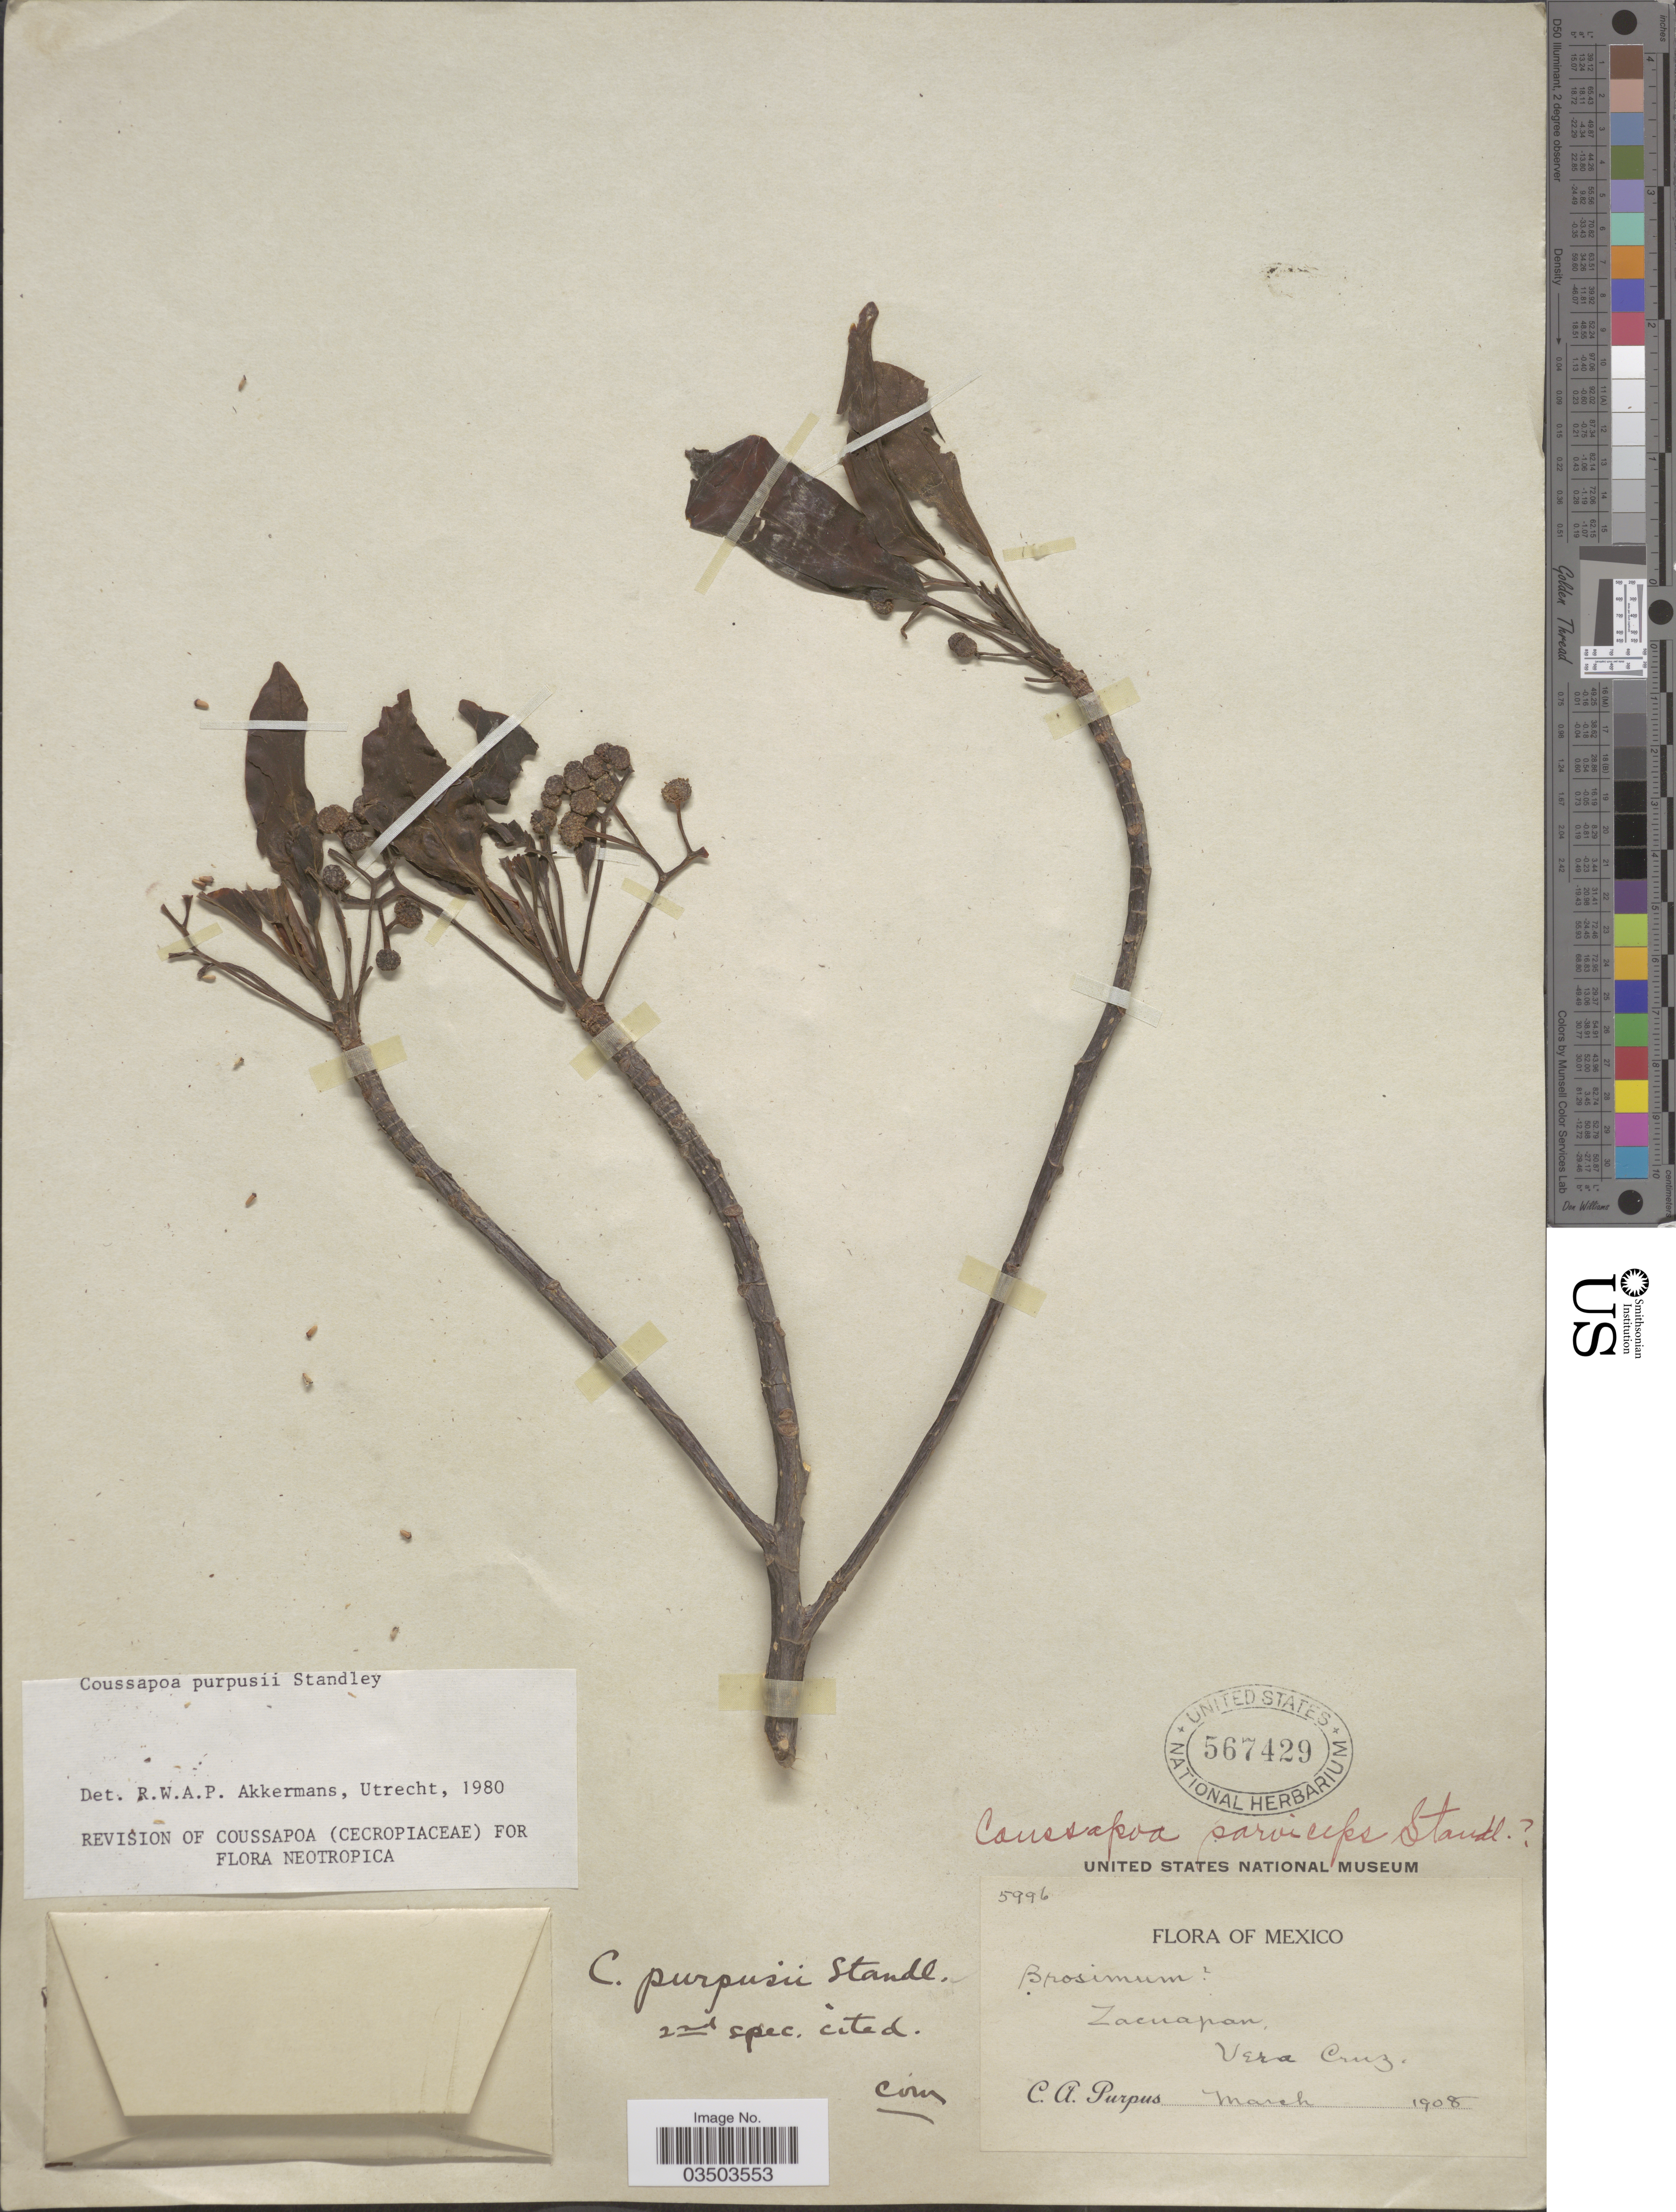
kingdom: Plantae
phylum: Tracheophyta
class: Magnoliopsida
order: Rosales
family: Urticaceae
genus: Coussapoa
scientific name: Coussapoa purpusii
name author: Standl.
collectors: C. A. Purpus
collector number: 5996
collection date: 1908-03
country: Mexico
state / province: Veracruz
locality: Zacuapan, Vera Cruz.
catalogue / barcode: US 567429